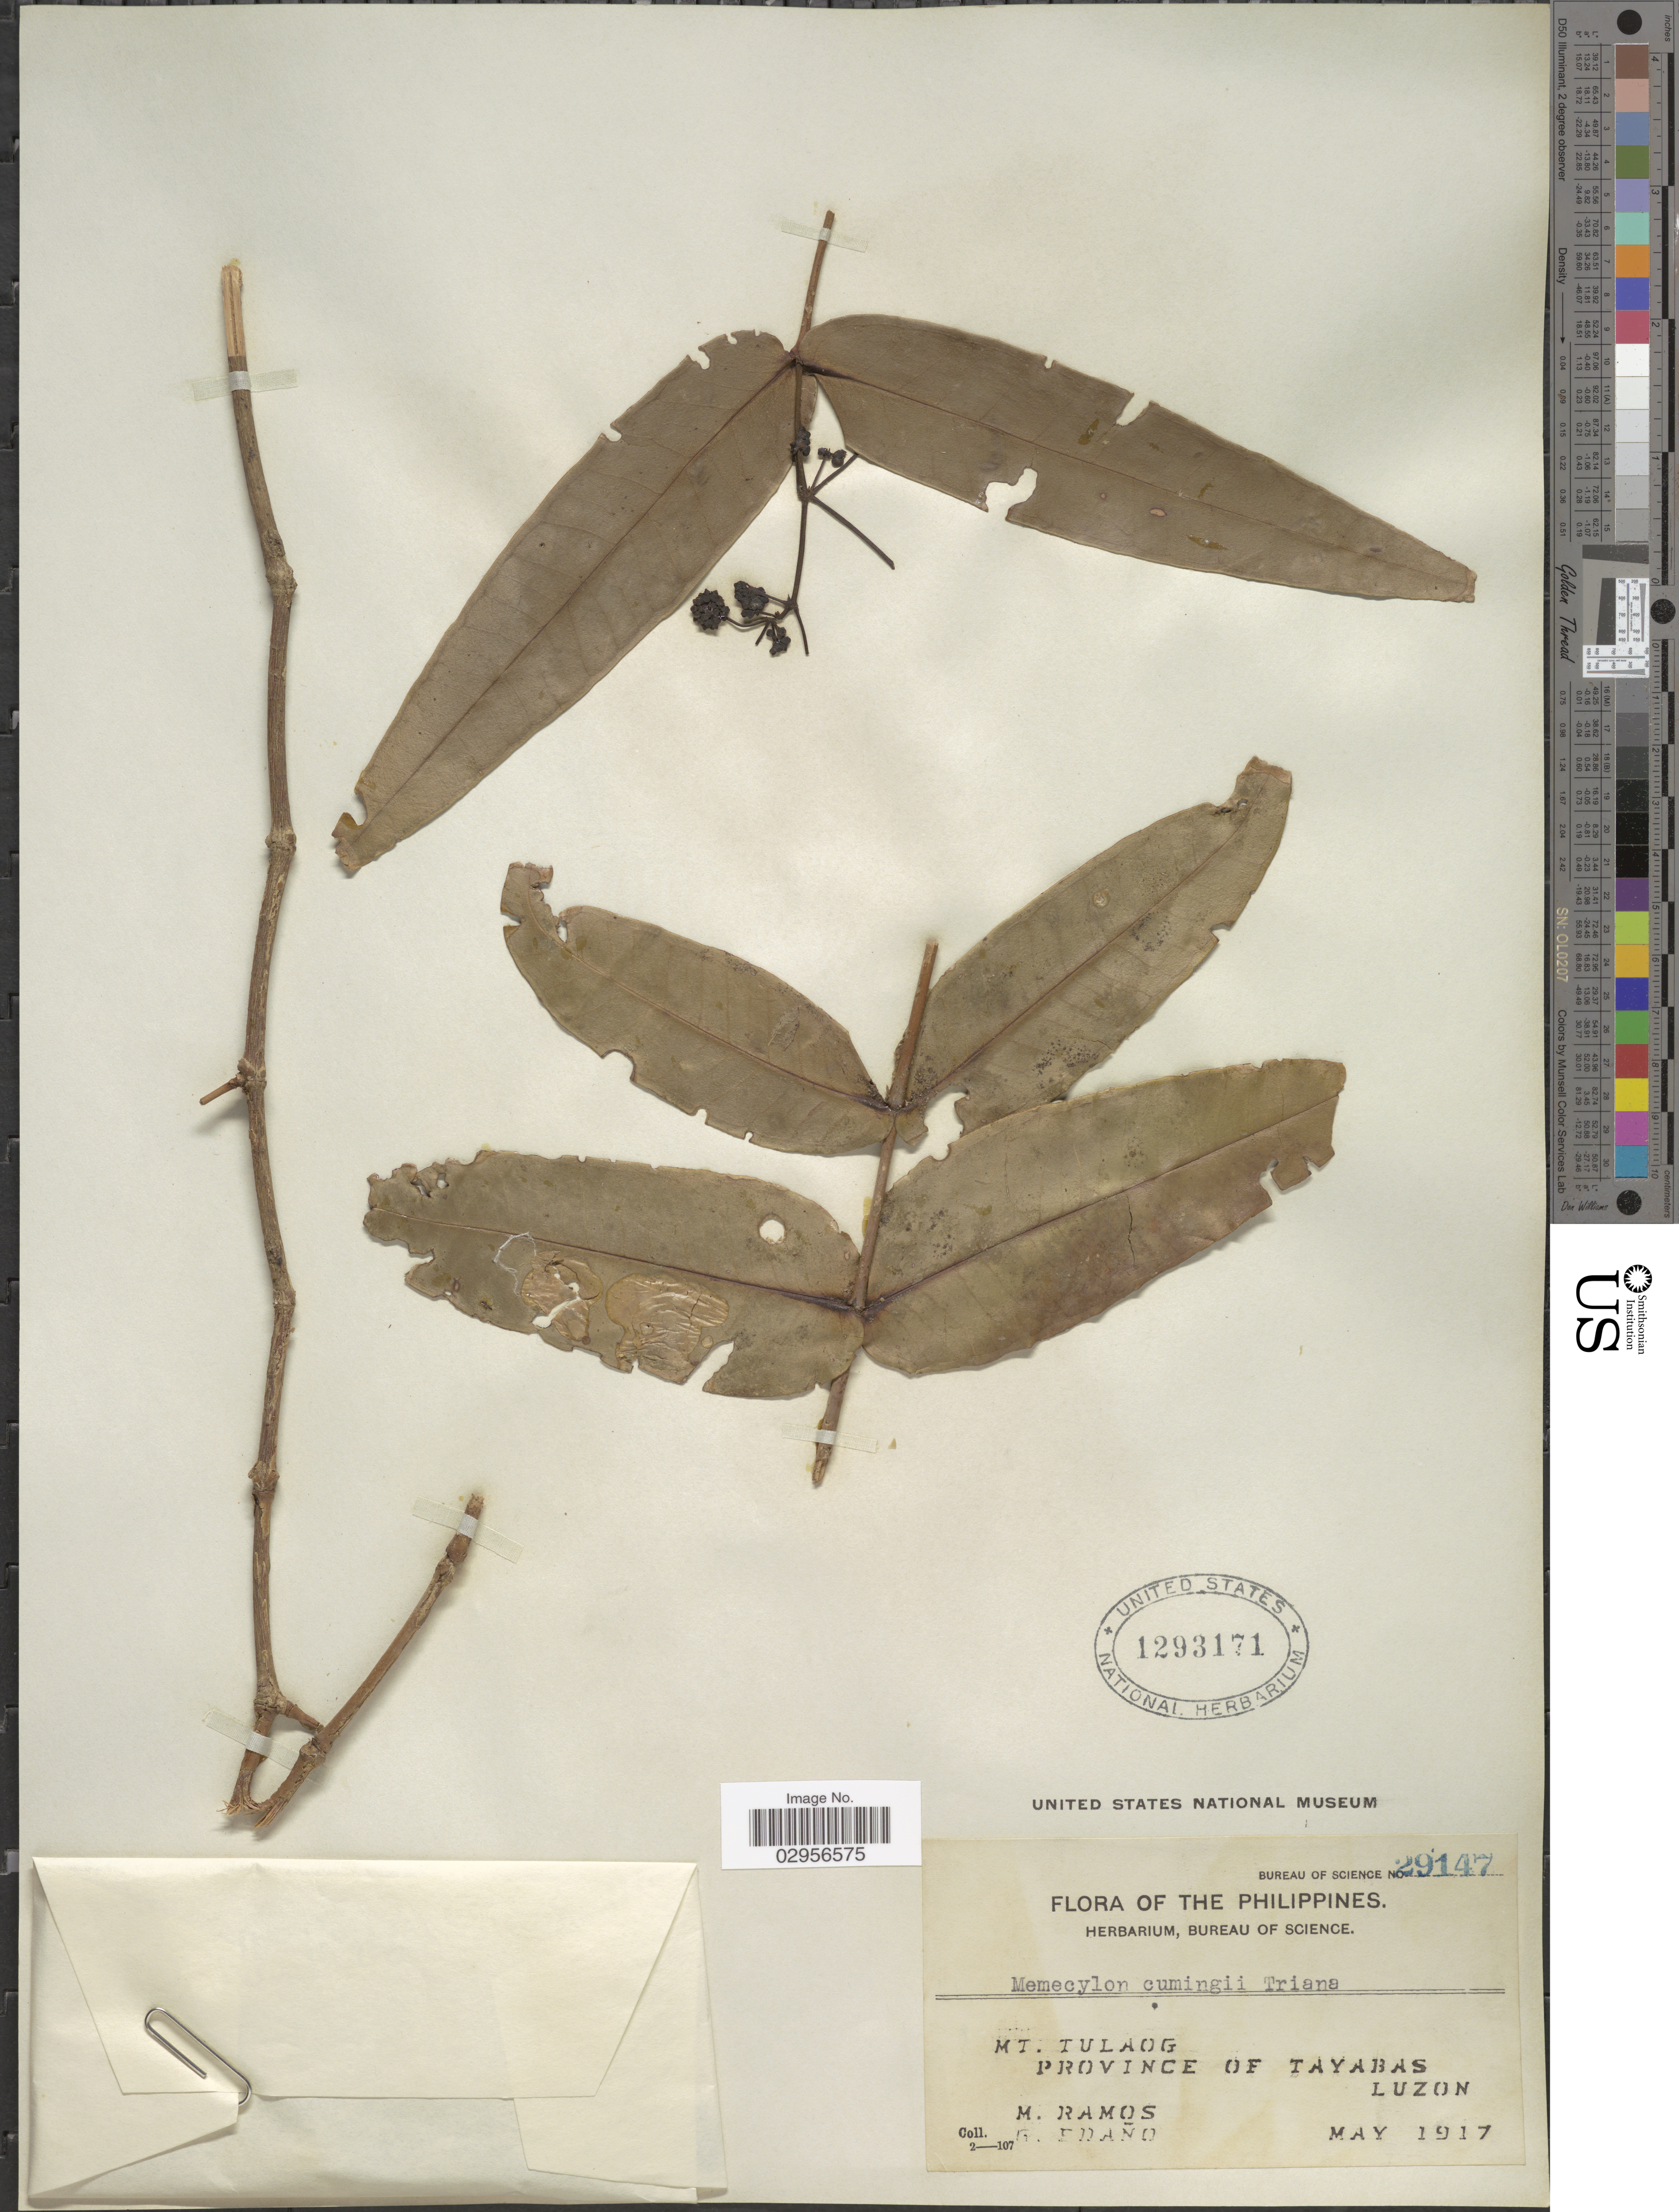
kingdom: Plantae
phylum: Tracheophyta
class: Magnoliopsida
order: Myrtales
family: Melastomataceae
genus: Memecylon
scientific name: Memecylon cumingii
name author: Naudin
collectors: M. Ramos & G. Edaño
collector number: Bureau of Science 29147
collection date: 1917-05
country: Philippines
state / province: Calabarzon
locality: Mt. Tulaog, Province of Tayabas, Luzon.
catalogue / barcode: US 1293171